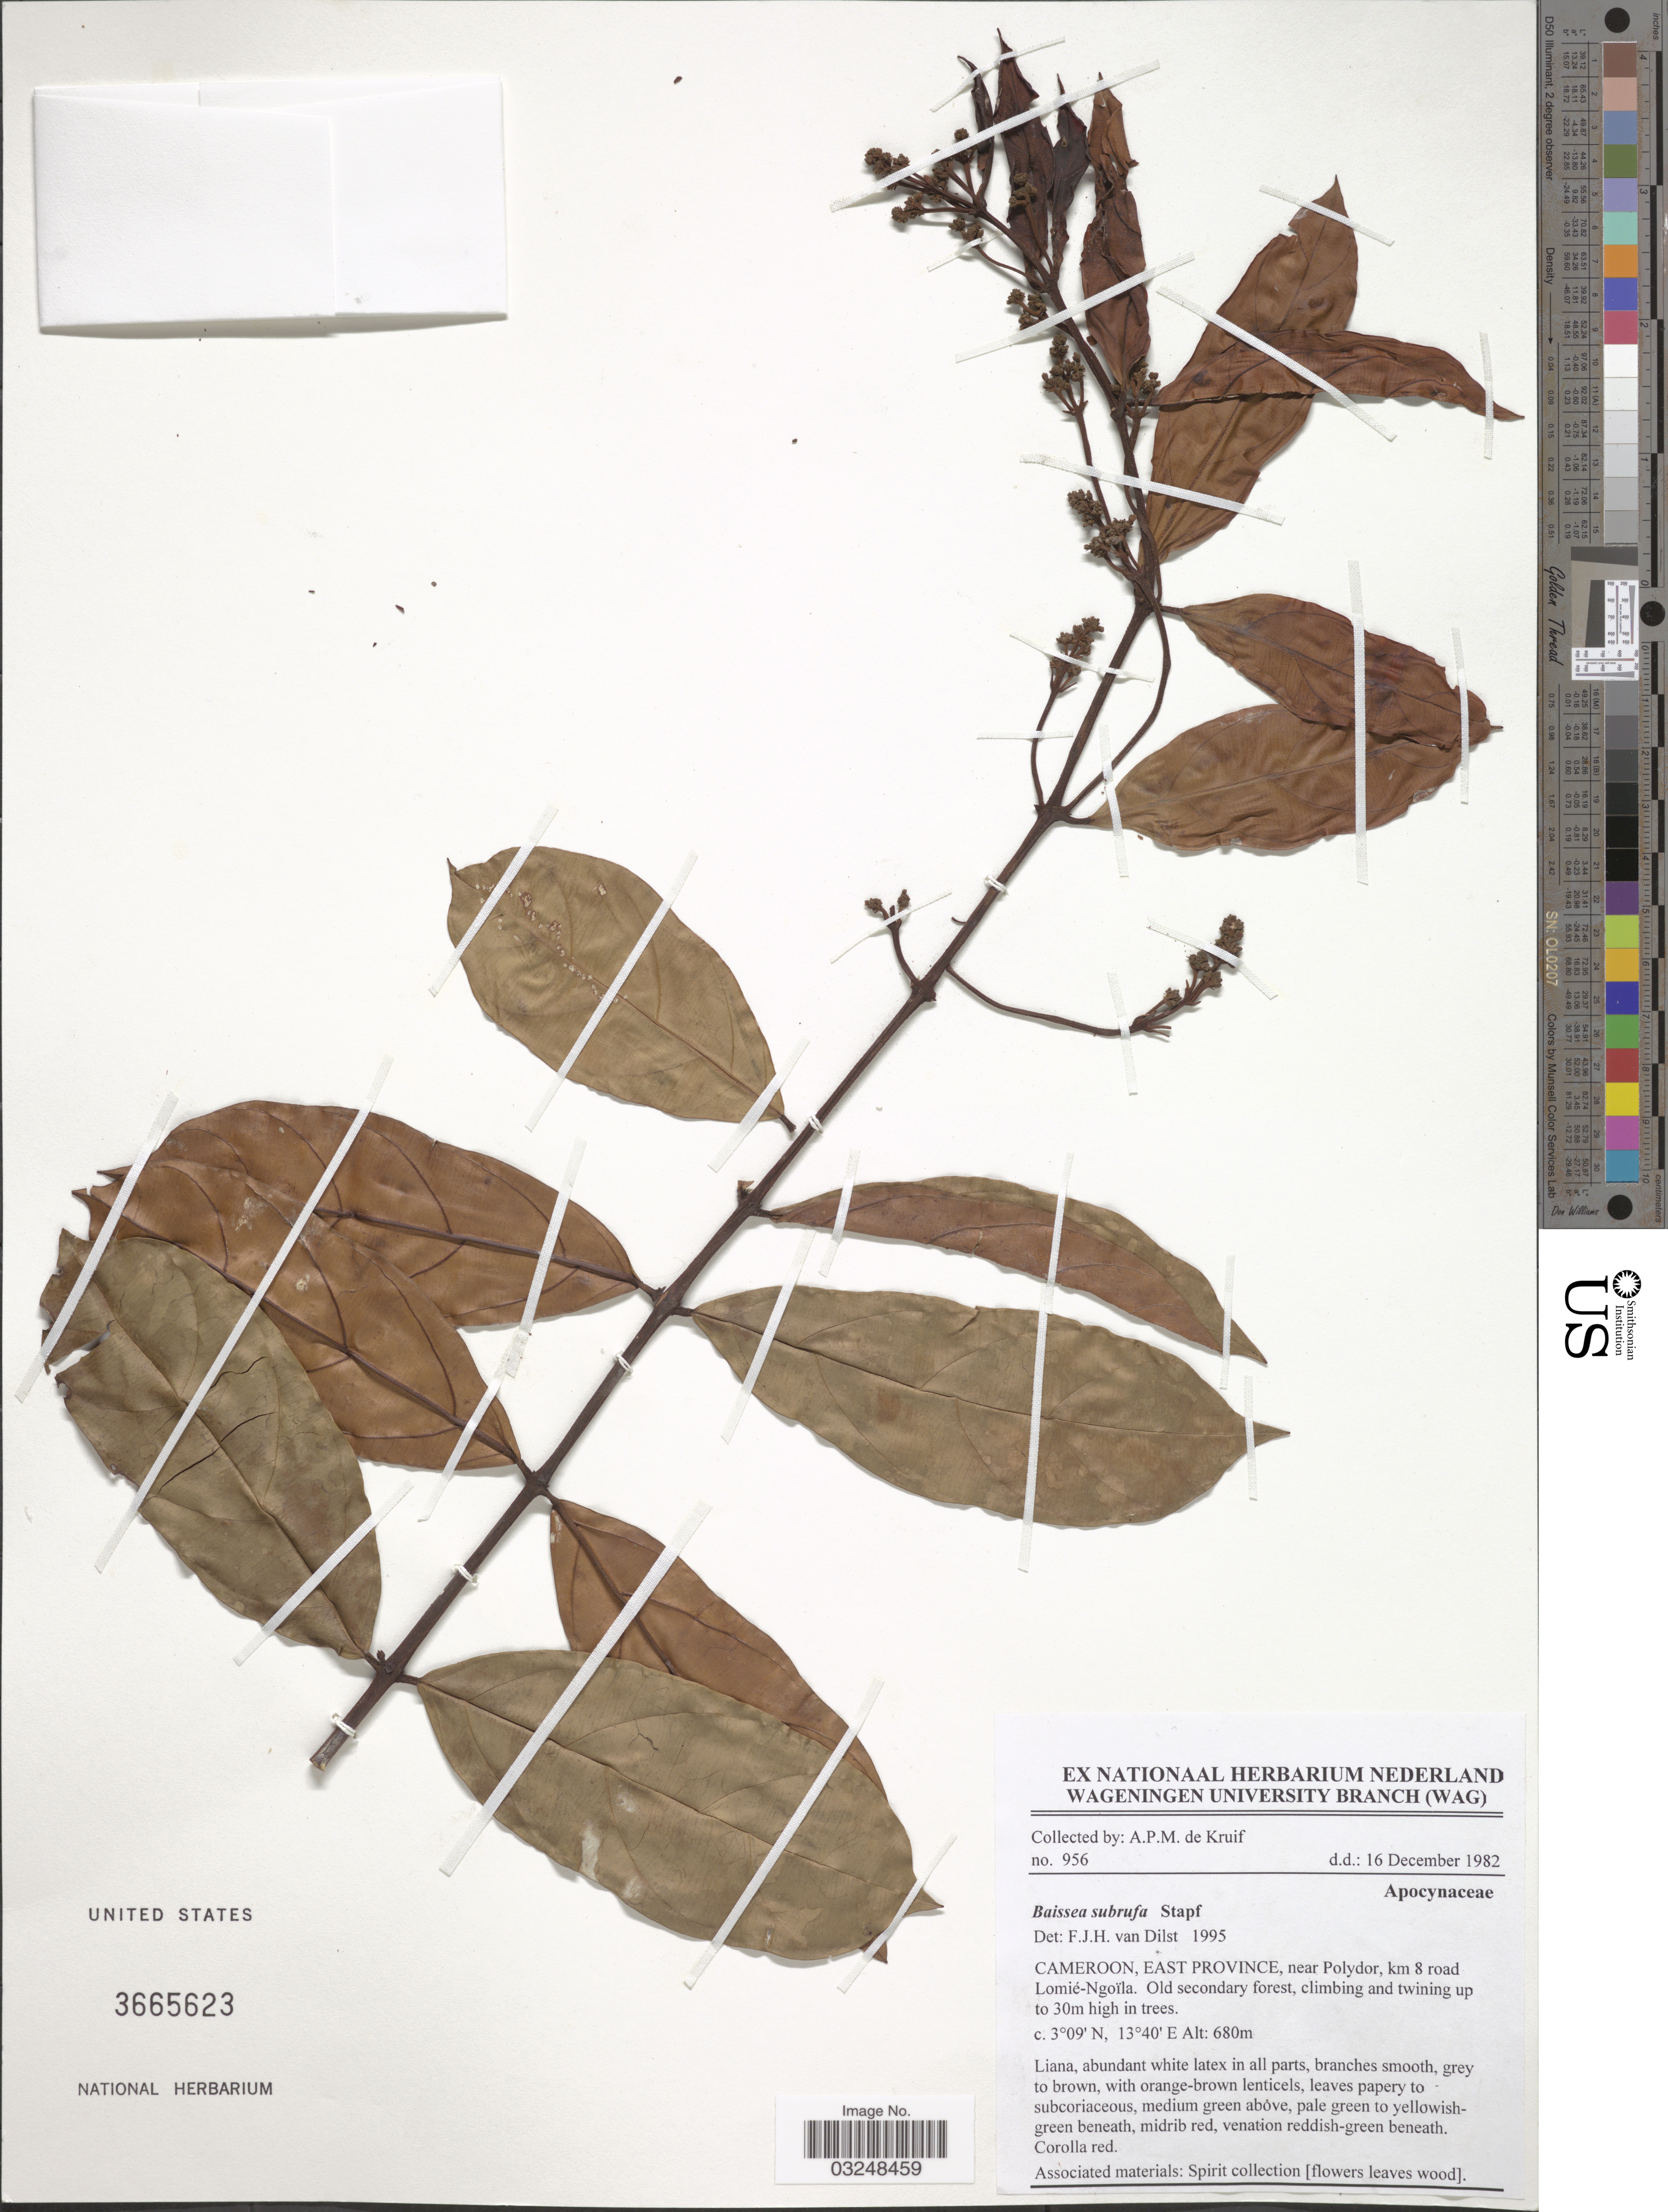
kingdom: Plantae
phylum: Tracheophyta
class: Magnoliopsida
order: Gentianales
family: Apocynaceae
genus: Baissea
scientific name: Baissea subrufa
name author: Stapf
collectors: A. P. de Kruif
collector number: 956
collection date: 1982-12-16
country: Cameroon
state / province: Est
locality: East Province, near Polydor, km 8 road Lomié-Ngoïla.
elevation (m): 680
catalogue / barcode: US 3665623